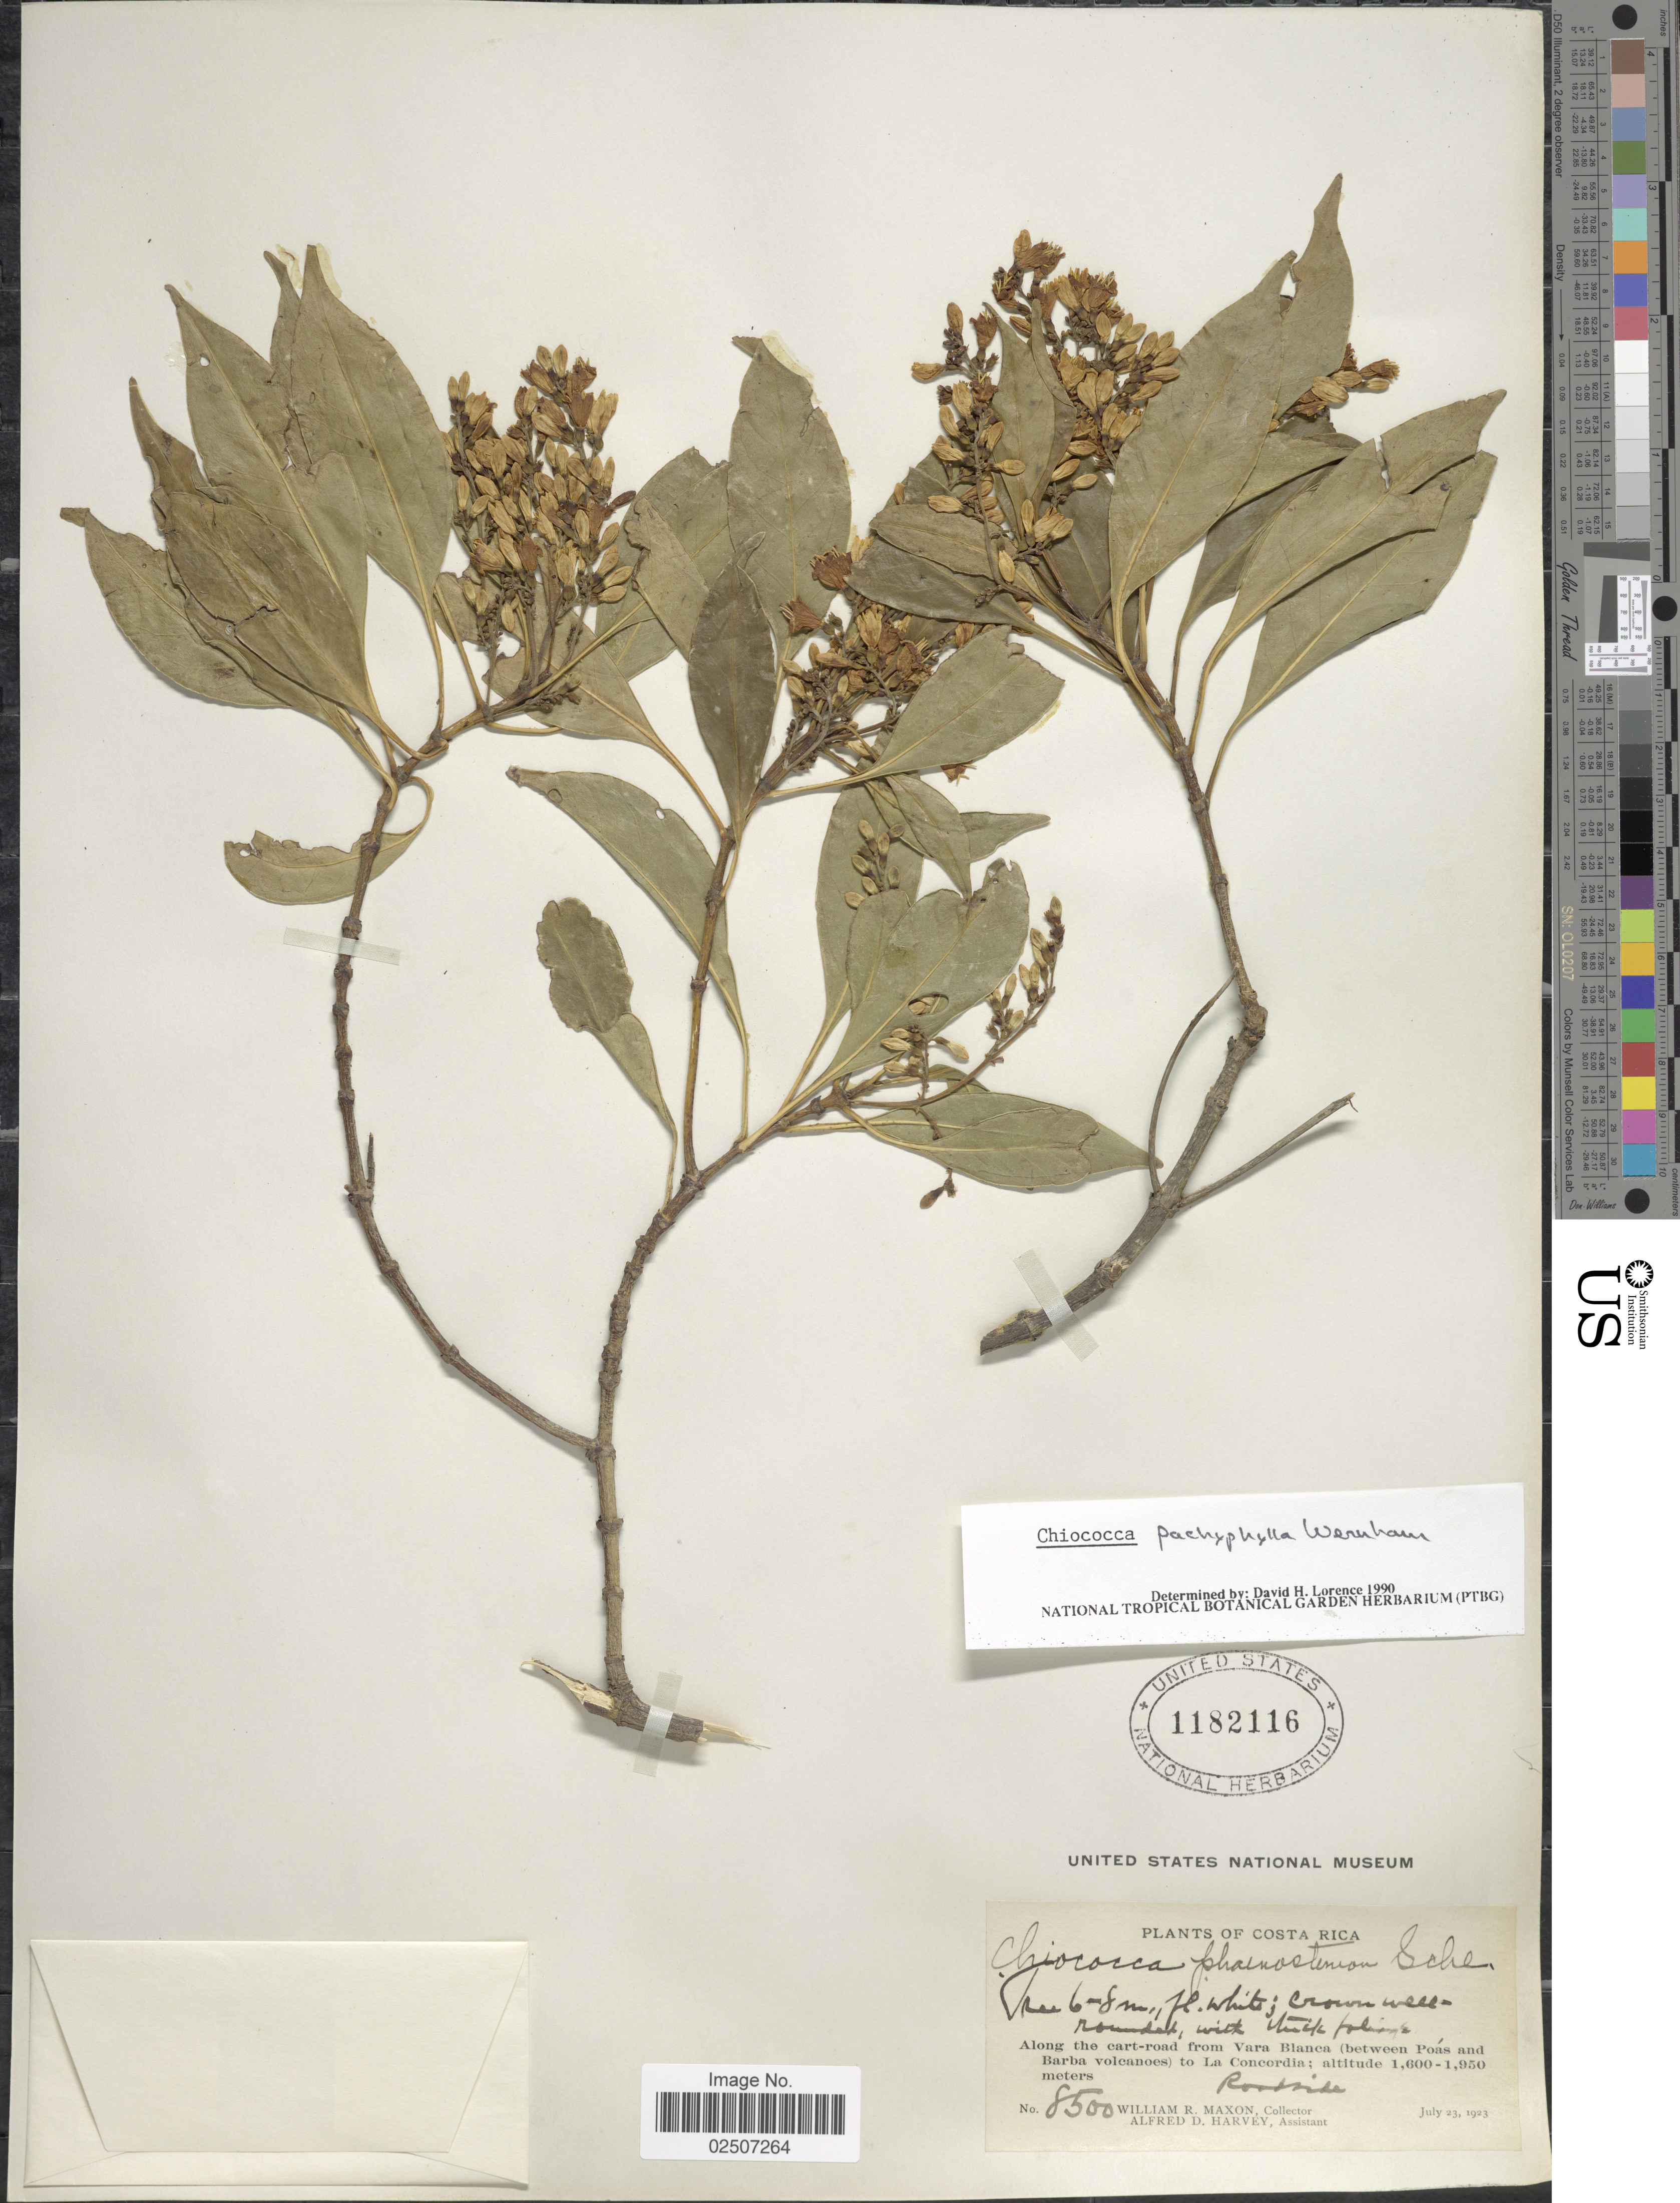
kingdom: Plantae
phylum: Tracheophyta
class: Magnoliopsida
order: Gentianales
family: Rubiaceae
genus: Chiococca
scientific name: Chiococca pachyphylla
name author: Wernham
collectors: W. R. Maxon & A. D. Harvey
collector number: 8500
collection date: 1923-07-23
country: Costa Rica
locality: Along the cart-road from Vara Blanca (between Poas and Barba volcanoes) to La Concordia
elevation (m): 1600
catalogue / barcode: US 1182116